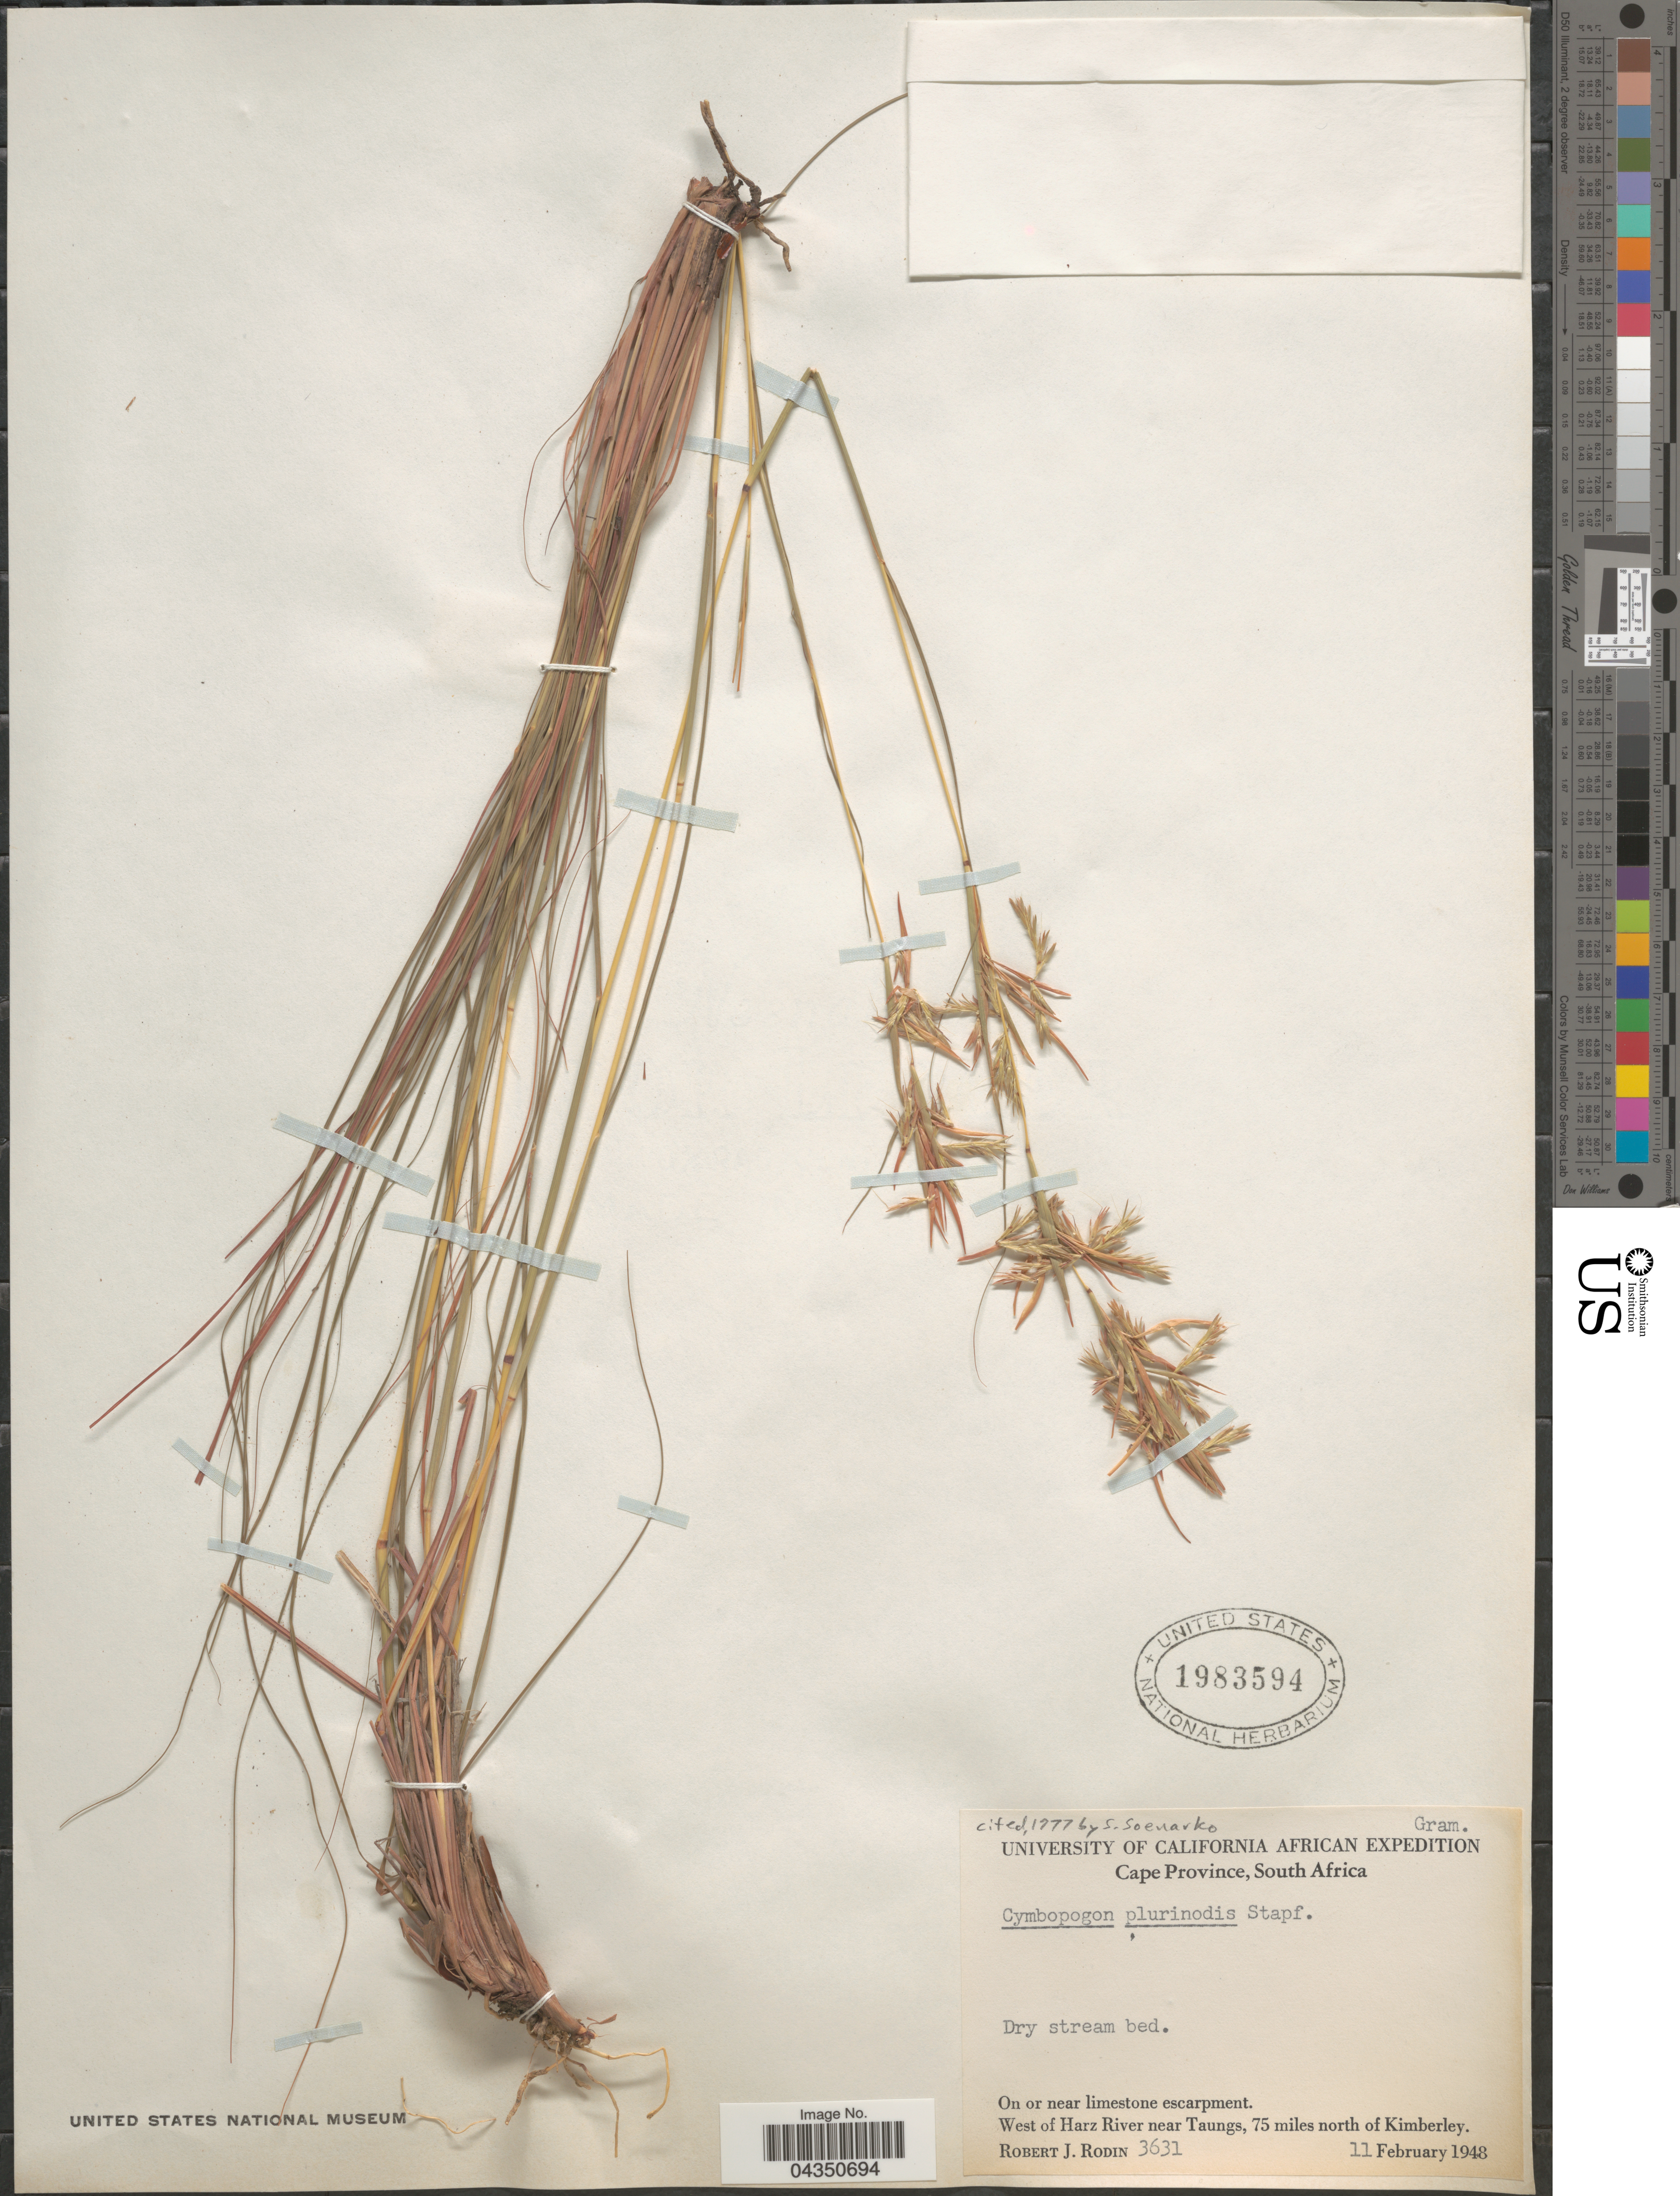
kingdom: Plantae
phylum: Tracheophyta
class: Liliopsida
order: Poales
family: Poaceae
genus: Cymbopogon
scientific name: Cymbopogon pospischillii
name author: (K. Schum.) C.E. Hubb.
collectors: R. J. Rodin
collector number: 3631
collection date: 1948-02-11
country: South Africa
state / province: North West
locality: University of California African Expedition. West of Harz River near Taungs, 75 miles north of Kimberley.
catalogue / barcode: US 1983594